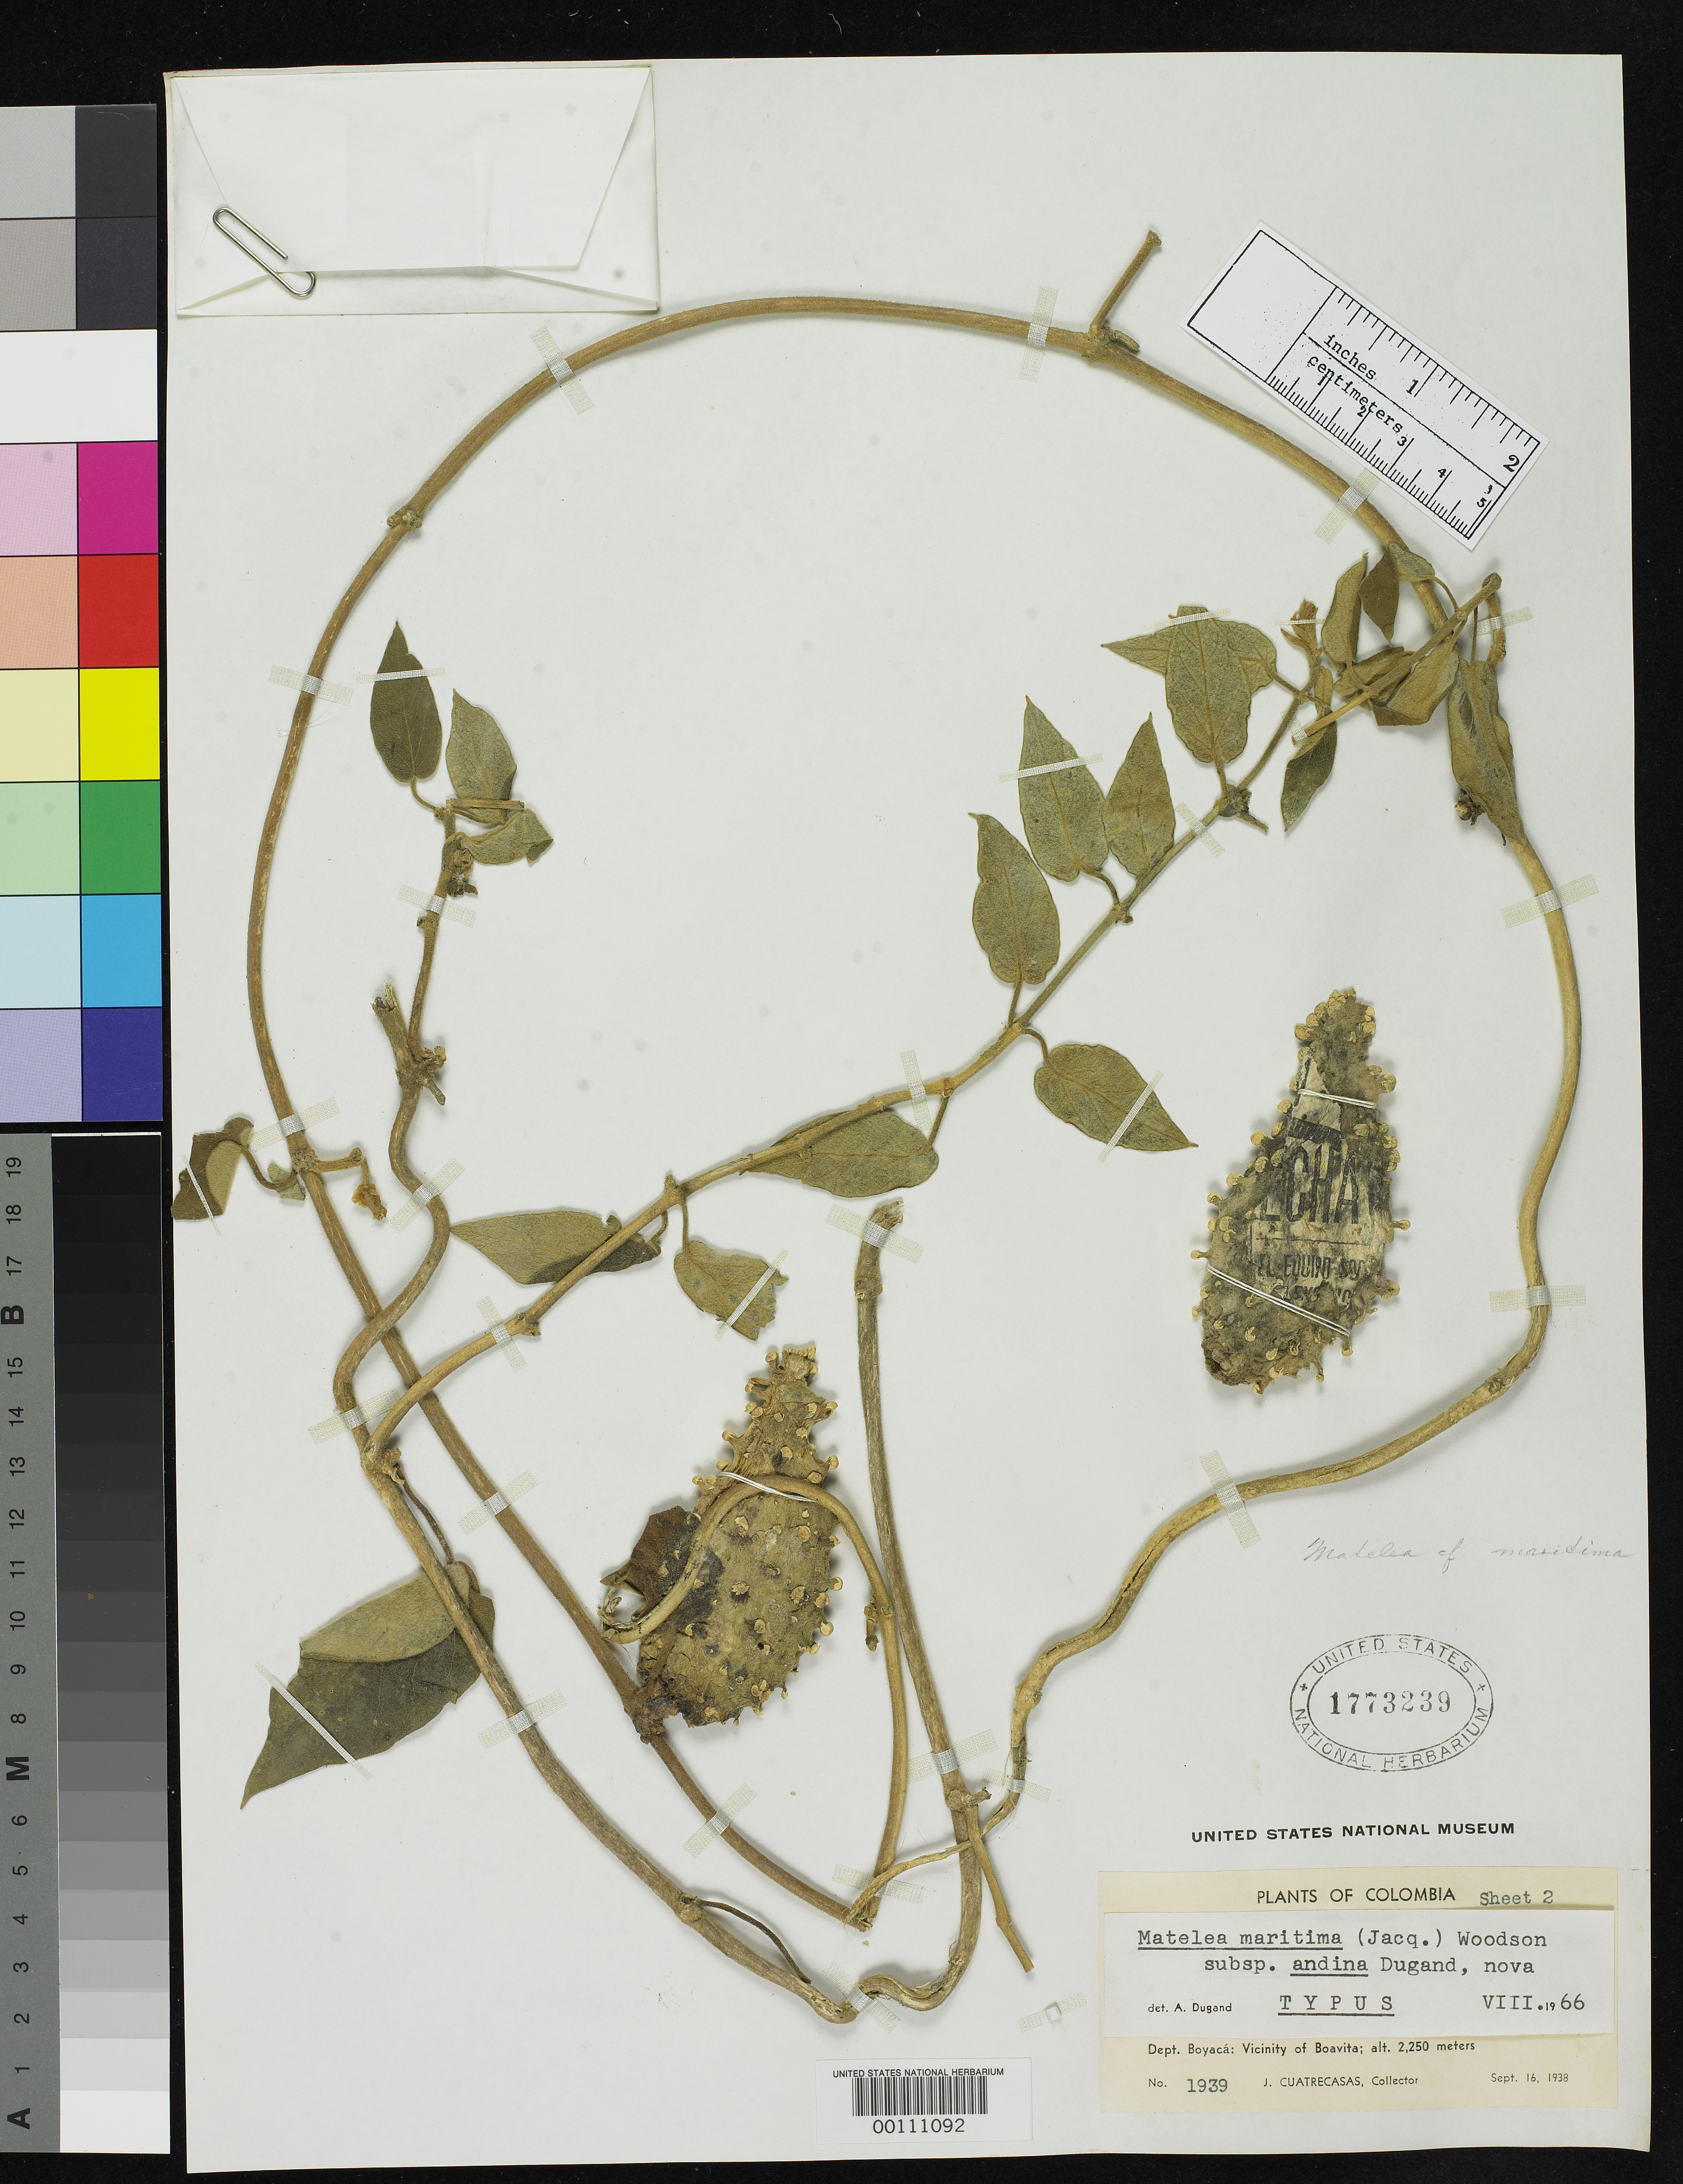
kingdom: Plantae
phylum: Tracheophyta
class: Magnoliopsida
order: Gentianales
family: Apocynaceae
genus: Matelea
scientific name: Matelea maritima subsp. andina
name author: Dugand G.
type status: Type Collection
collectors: J. Cuatrecasas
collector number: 1939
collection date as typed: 16 Sep 1938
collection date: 1938-09-16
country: Colombia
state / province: Boyacá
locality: Boavita.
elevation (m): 2250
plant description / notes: Typification unclear; protologue does not identify "type" or "holotype", but cites 2 separate US sheets (of the same collection) by sheet number: "J. Cuatrecasas 1939, dos pliegos: US No. 1.773.239 (hojas jóvenes) y No. 2.466.846 (hojas adultas)". Sheets are annotated "sheet 1" and "sheet 2" but do not bear consecutive USNH sheet numbers.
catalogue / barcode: US 1773239